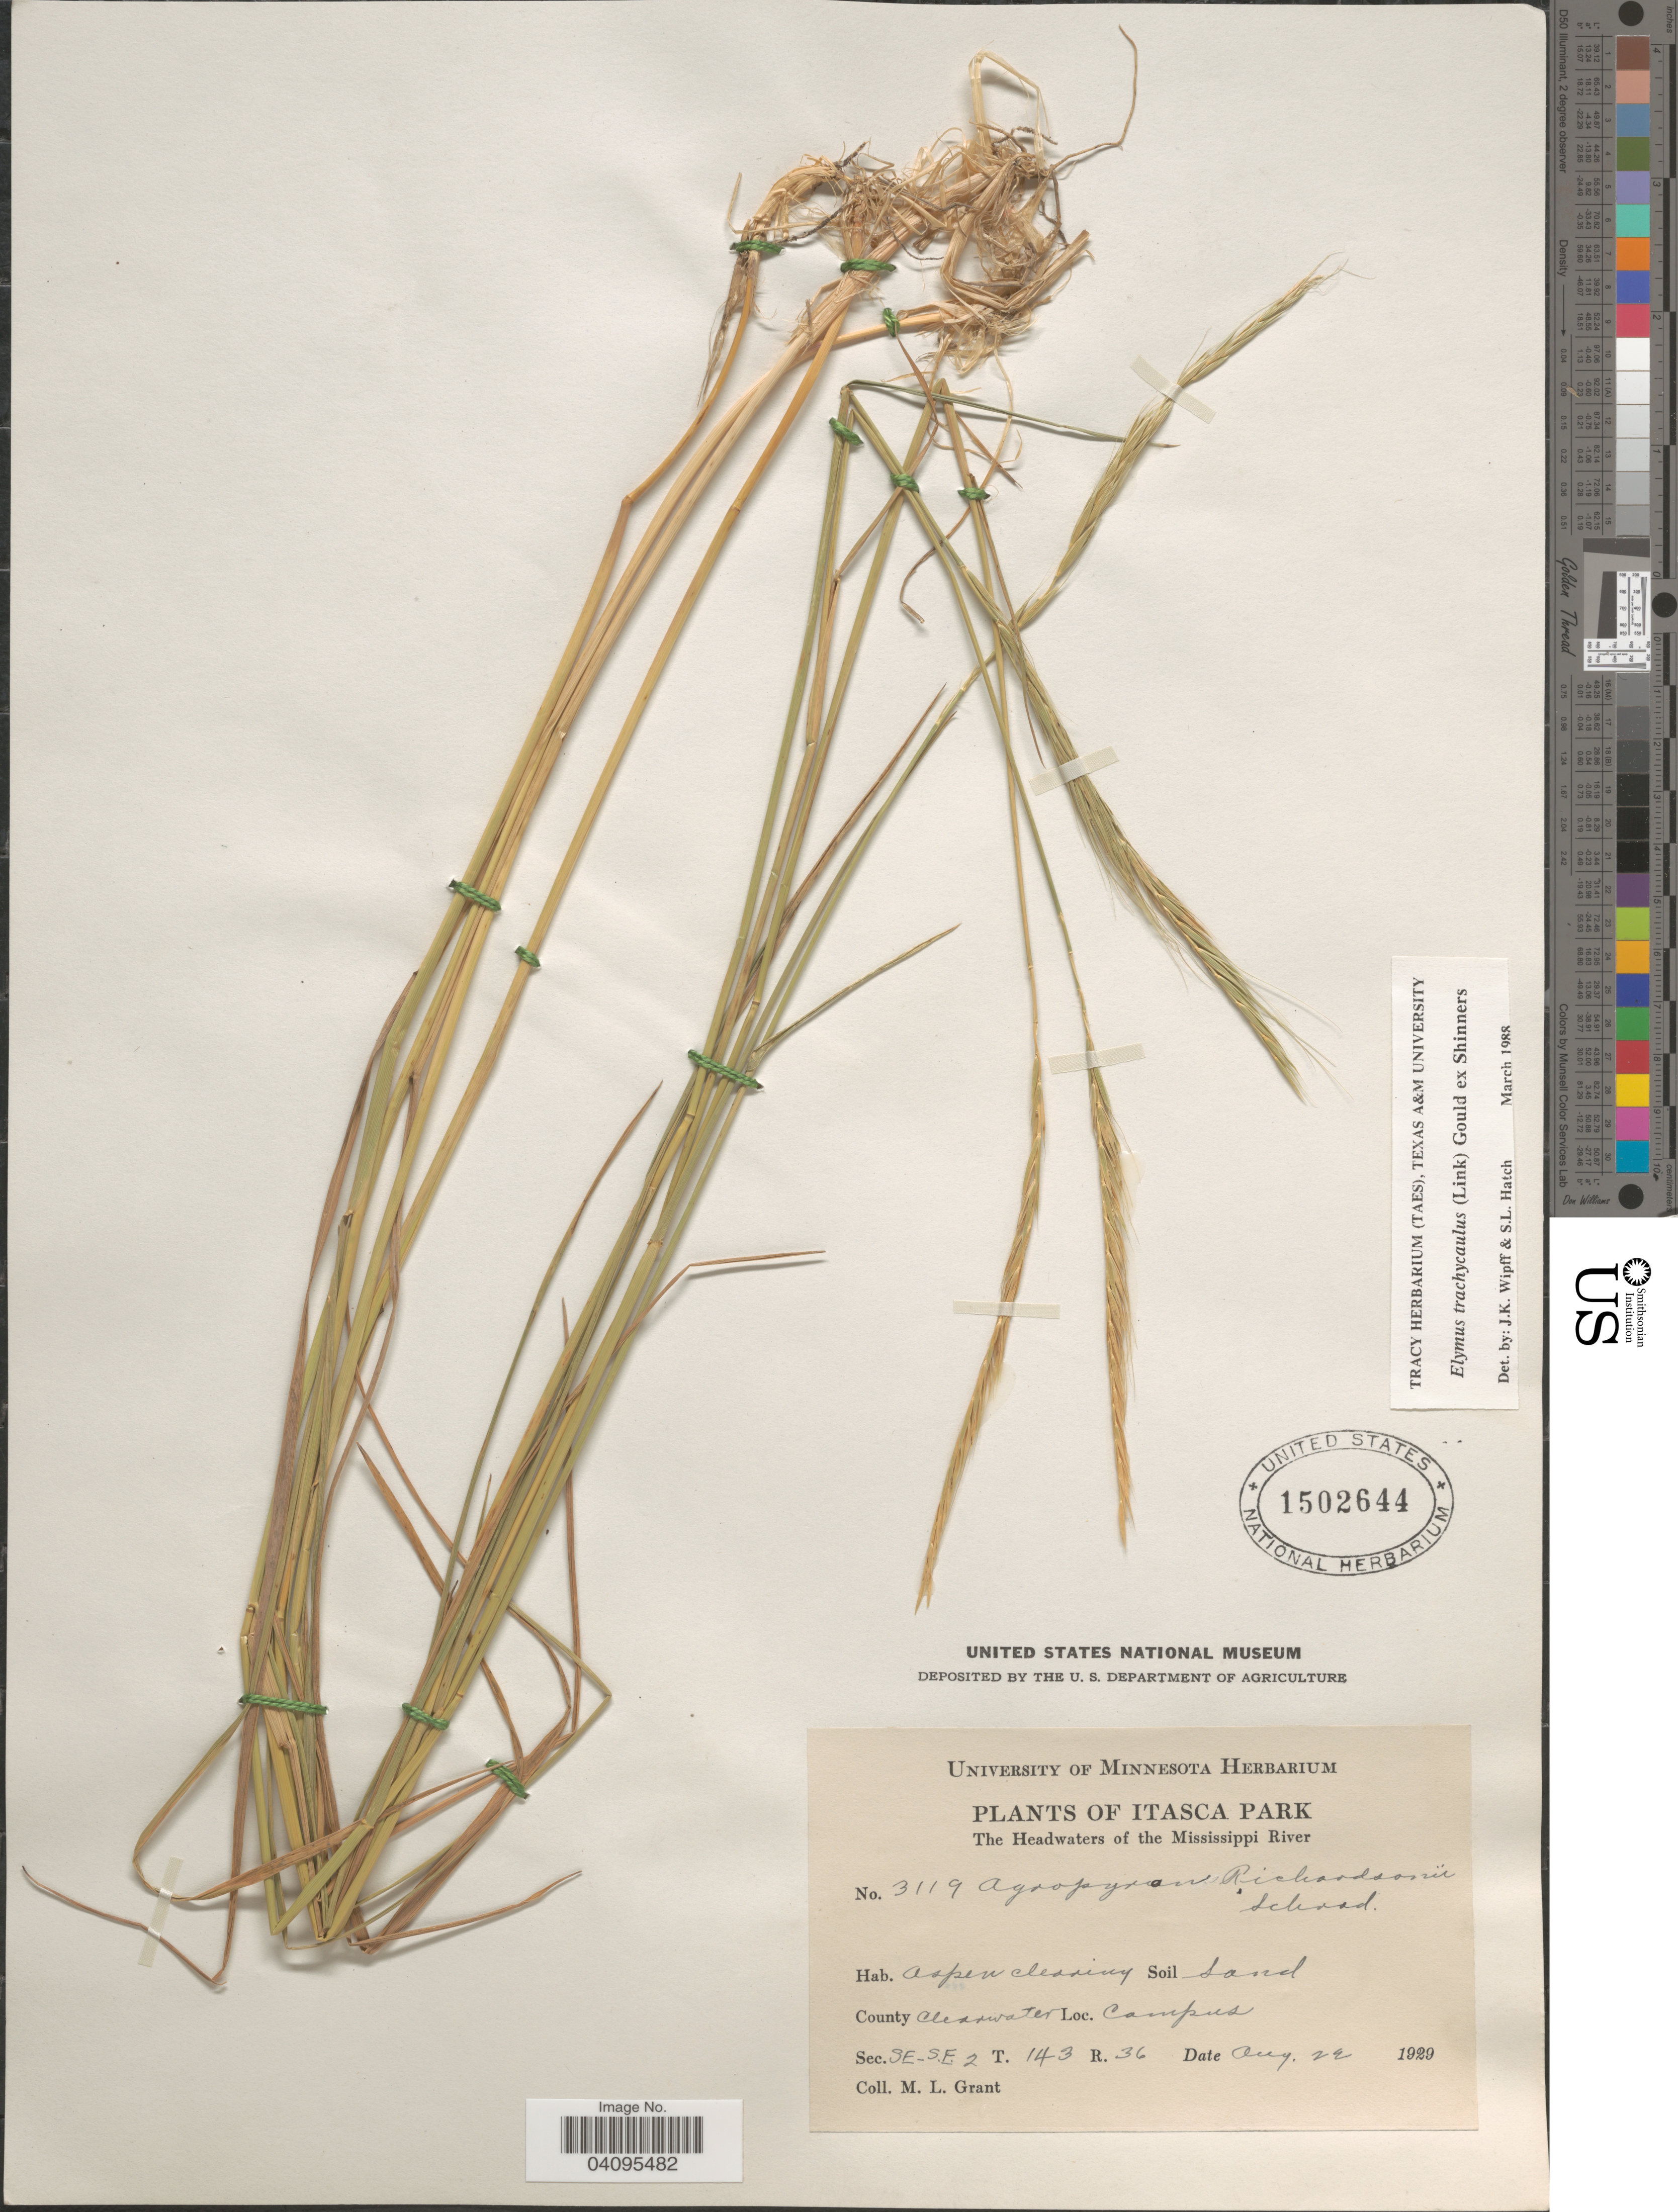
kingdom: Plantae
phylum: Tracheophyta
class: Liliopsida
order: Poales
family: Poaceae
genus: Elymus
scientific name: Elymus trachycaulus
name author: (Link) Gould ex Shinners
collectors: M. L. Grant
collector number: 3119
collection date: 1929-08-22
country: United States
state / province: Minnesota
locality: Itasca Park. The Headwaters of the Mississippi River. Aspen clearing. County Clearwater. Campus. Sec. SE-SE 2 T. 143 R. 36.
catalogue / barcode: US 1502644